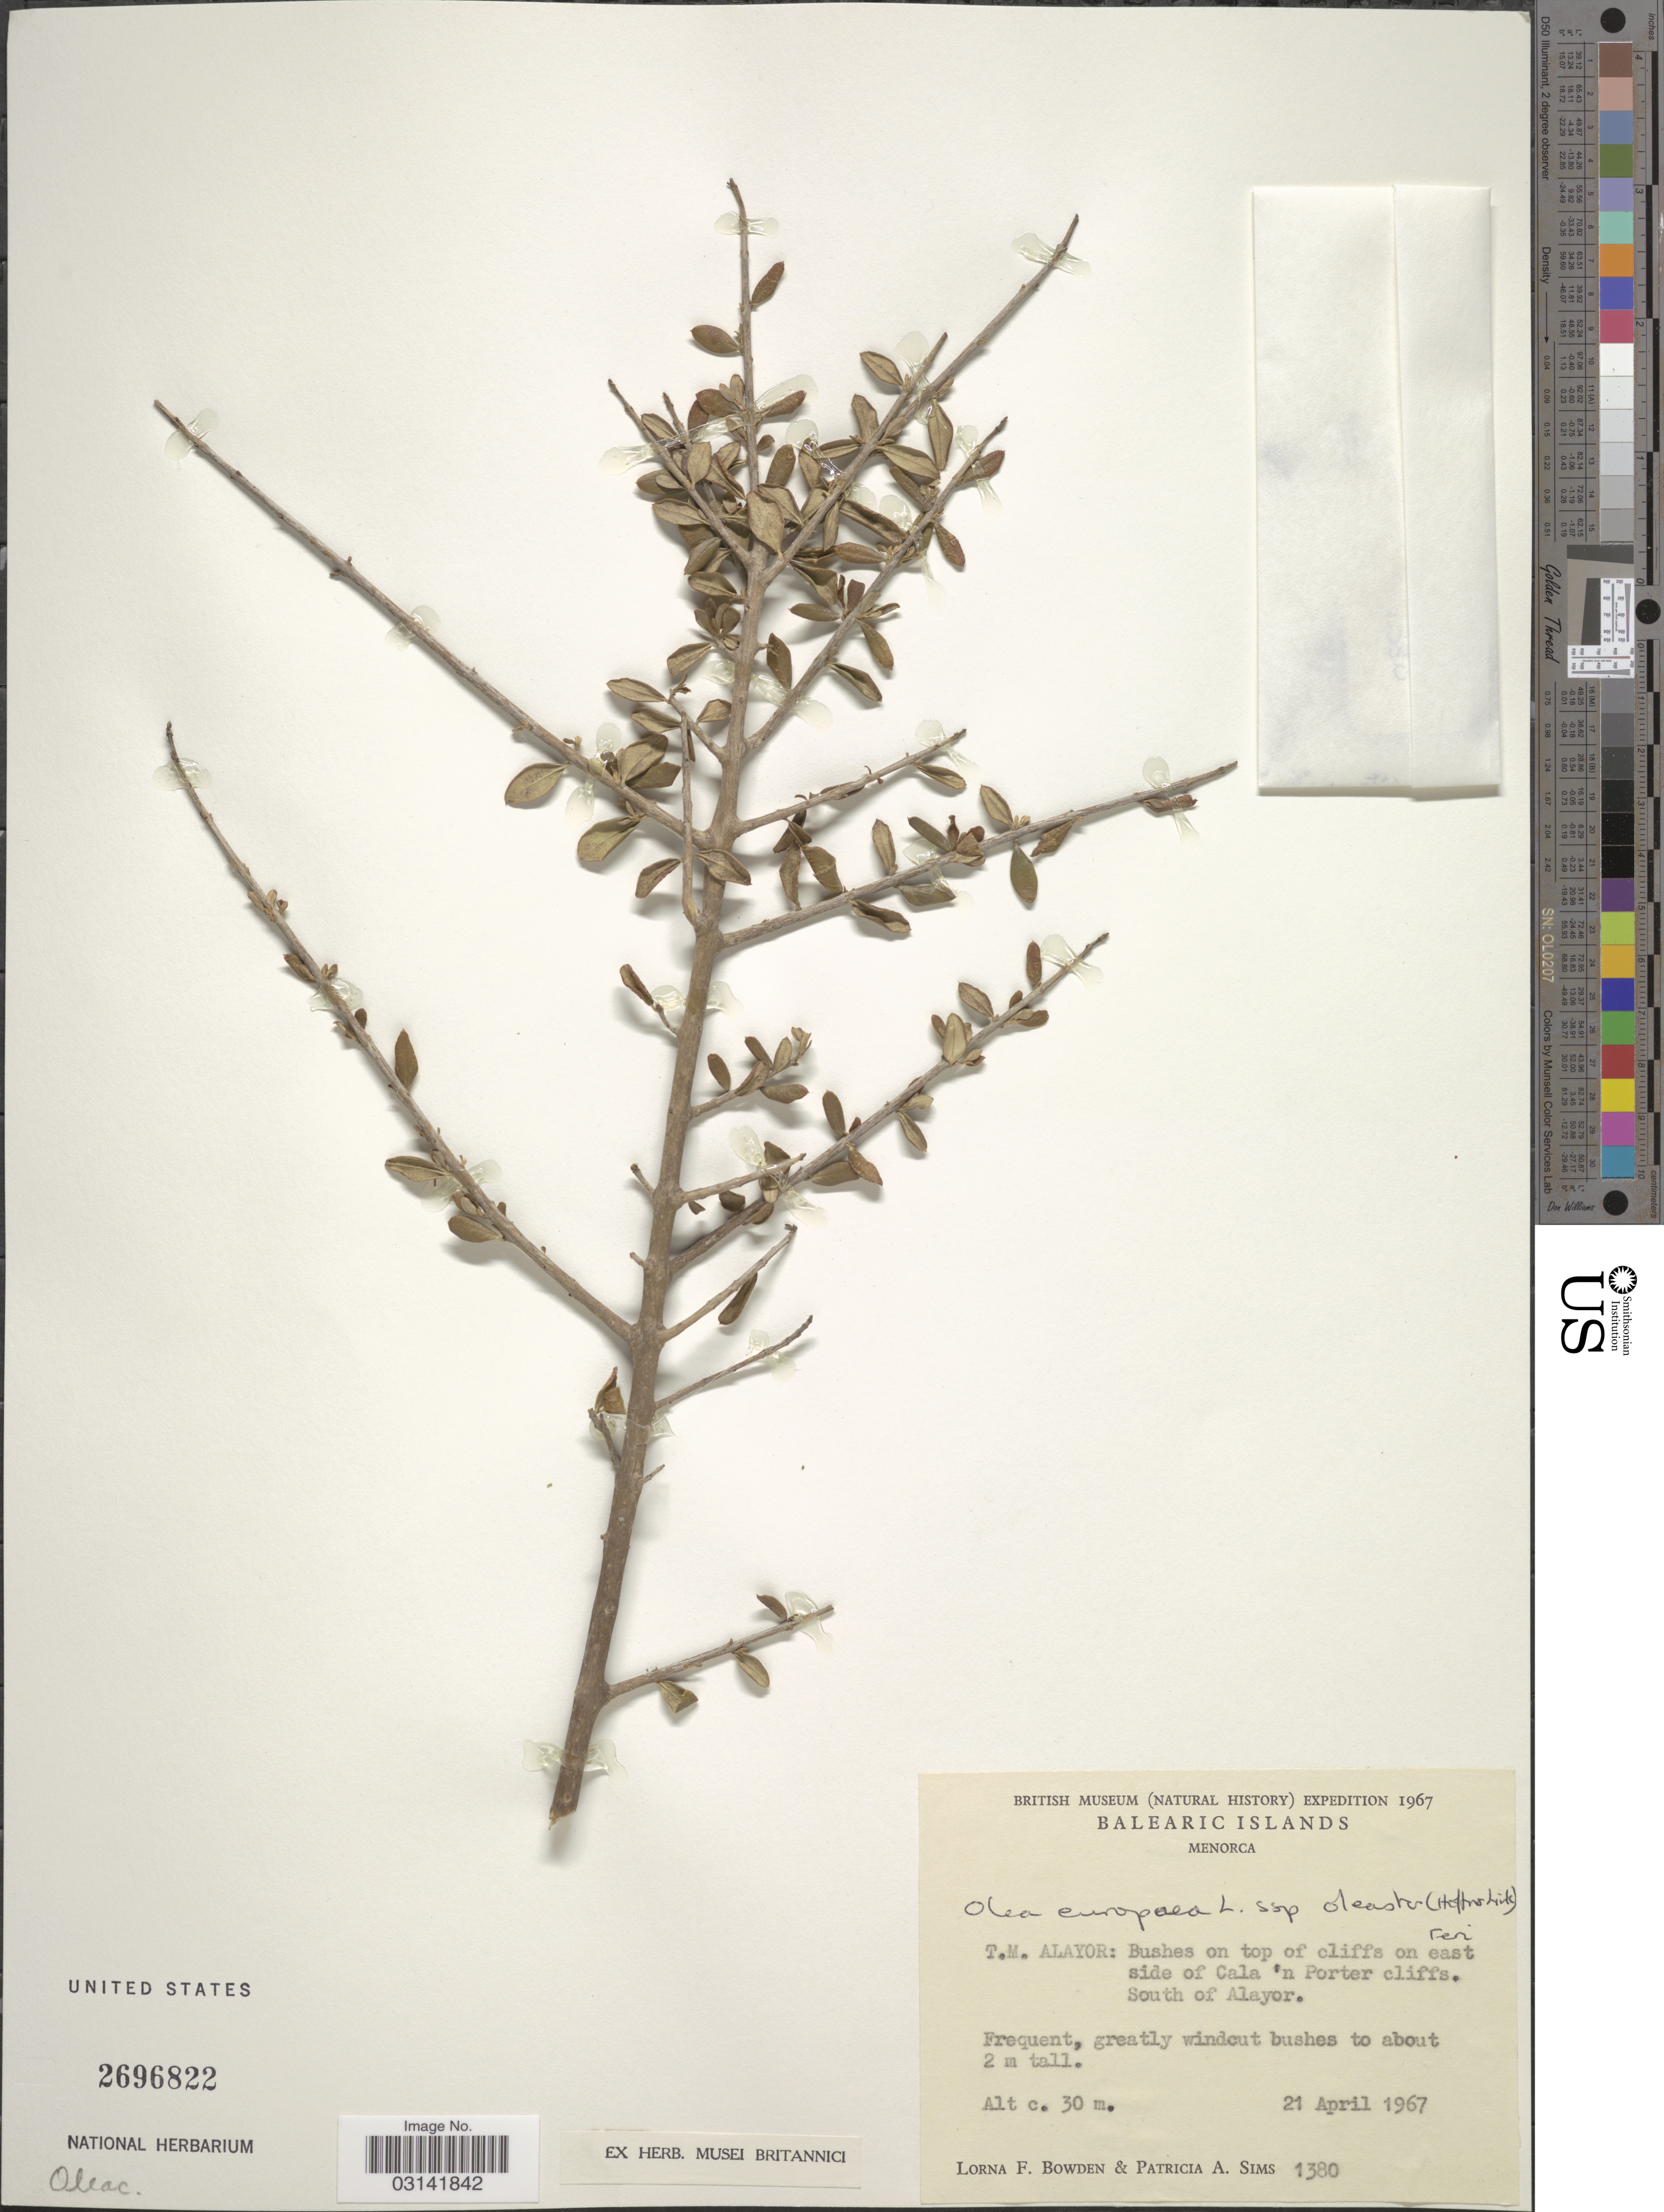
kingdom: Plantae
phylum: Tracheophyta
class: Magnoliopsida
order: Lamiales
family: Oleaceae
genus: Olea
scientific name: Olea europaea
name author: L.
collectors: L. F. Bowden & P. A. Sims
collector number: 1380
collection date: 1967-04-21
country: Spain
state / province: Islas Baleares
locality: Balearic Islands, Menorca, T.M. Alayor: Bushes on top of cliffs on east side of Cala 'n Porter cliffs. South of Alayor.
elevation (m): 30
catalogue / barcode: US 2696822